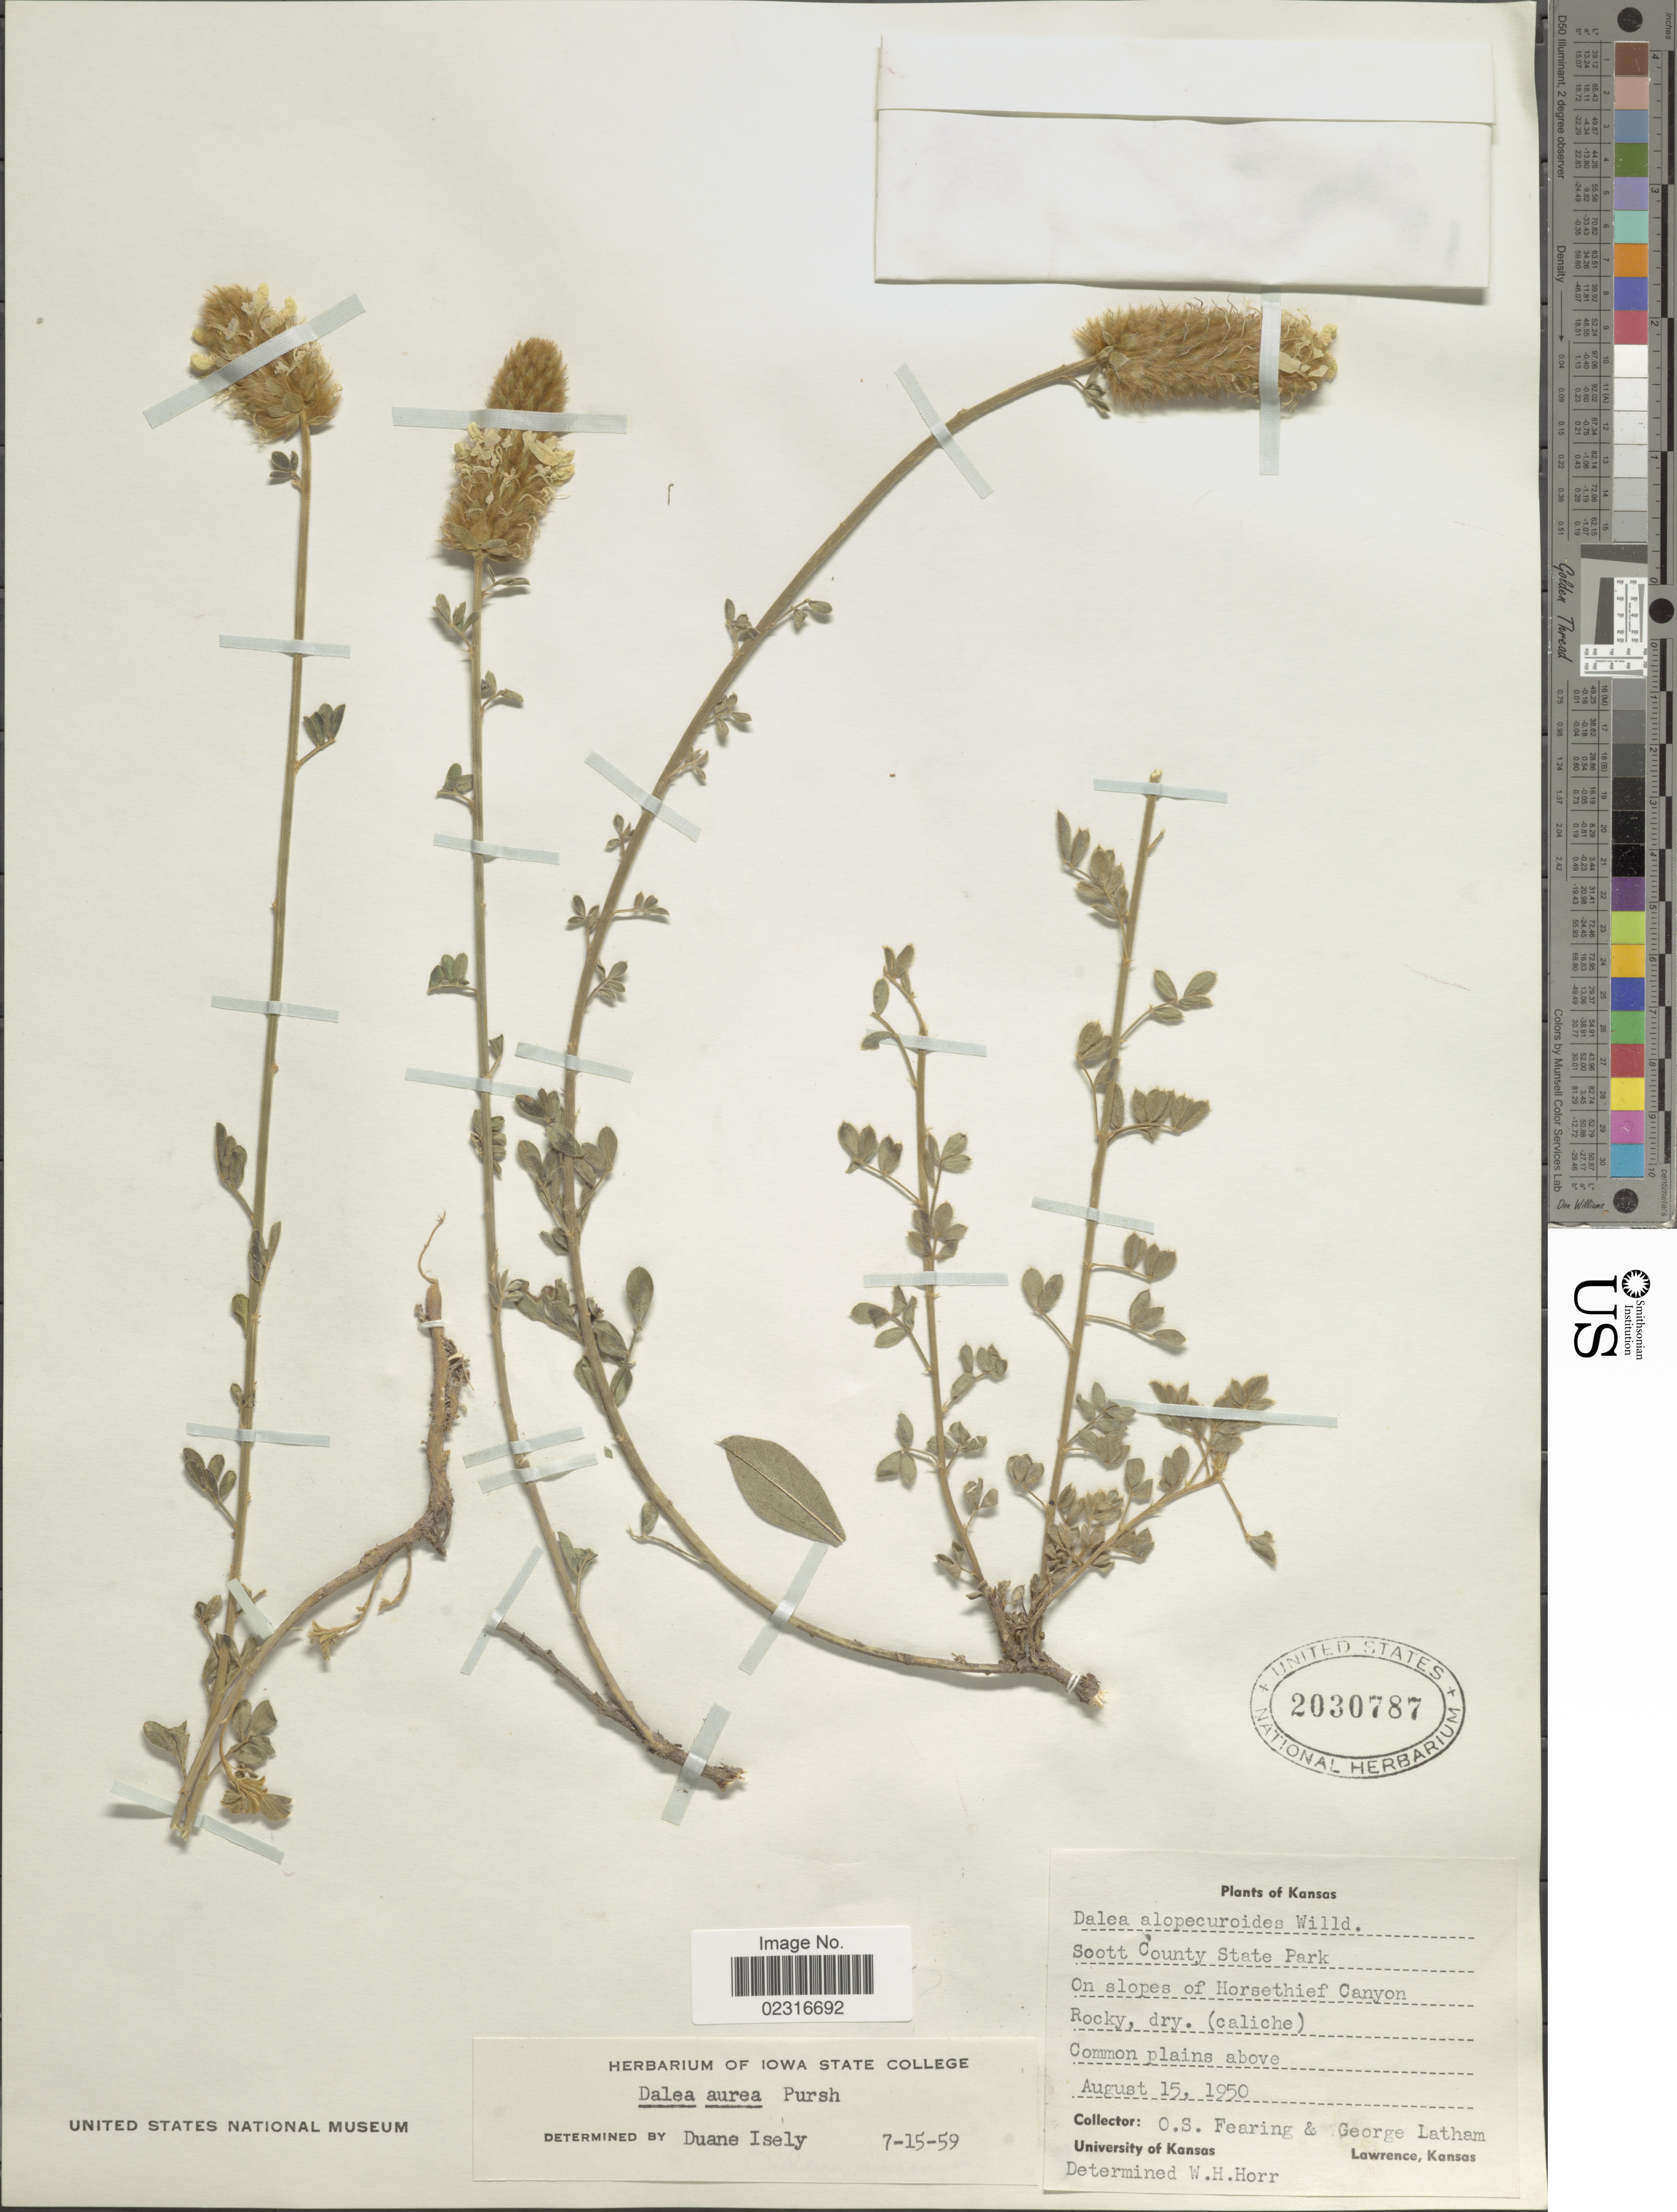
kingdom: Plantae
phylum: Tracheophyta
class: Magnoliopsida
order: Fabales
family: Fabaceae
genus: Dalea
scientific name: Dalea aurea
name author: Nutt. ex Pursh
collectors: O. S. Fearing & G. Latham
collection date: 1950-08-15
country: United States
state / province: Kansas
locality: Scott County State Park. On slope of Horsethief Canyon.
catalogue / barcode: US 2030787